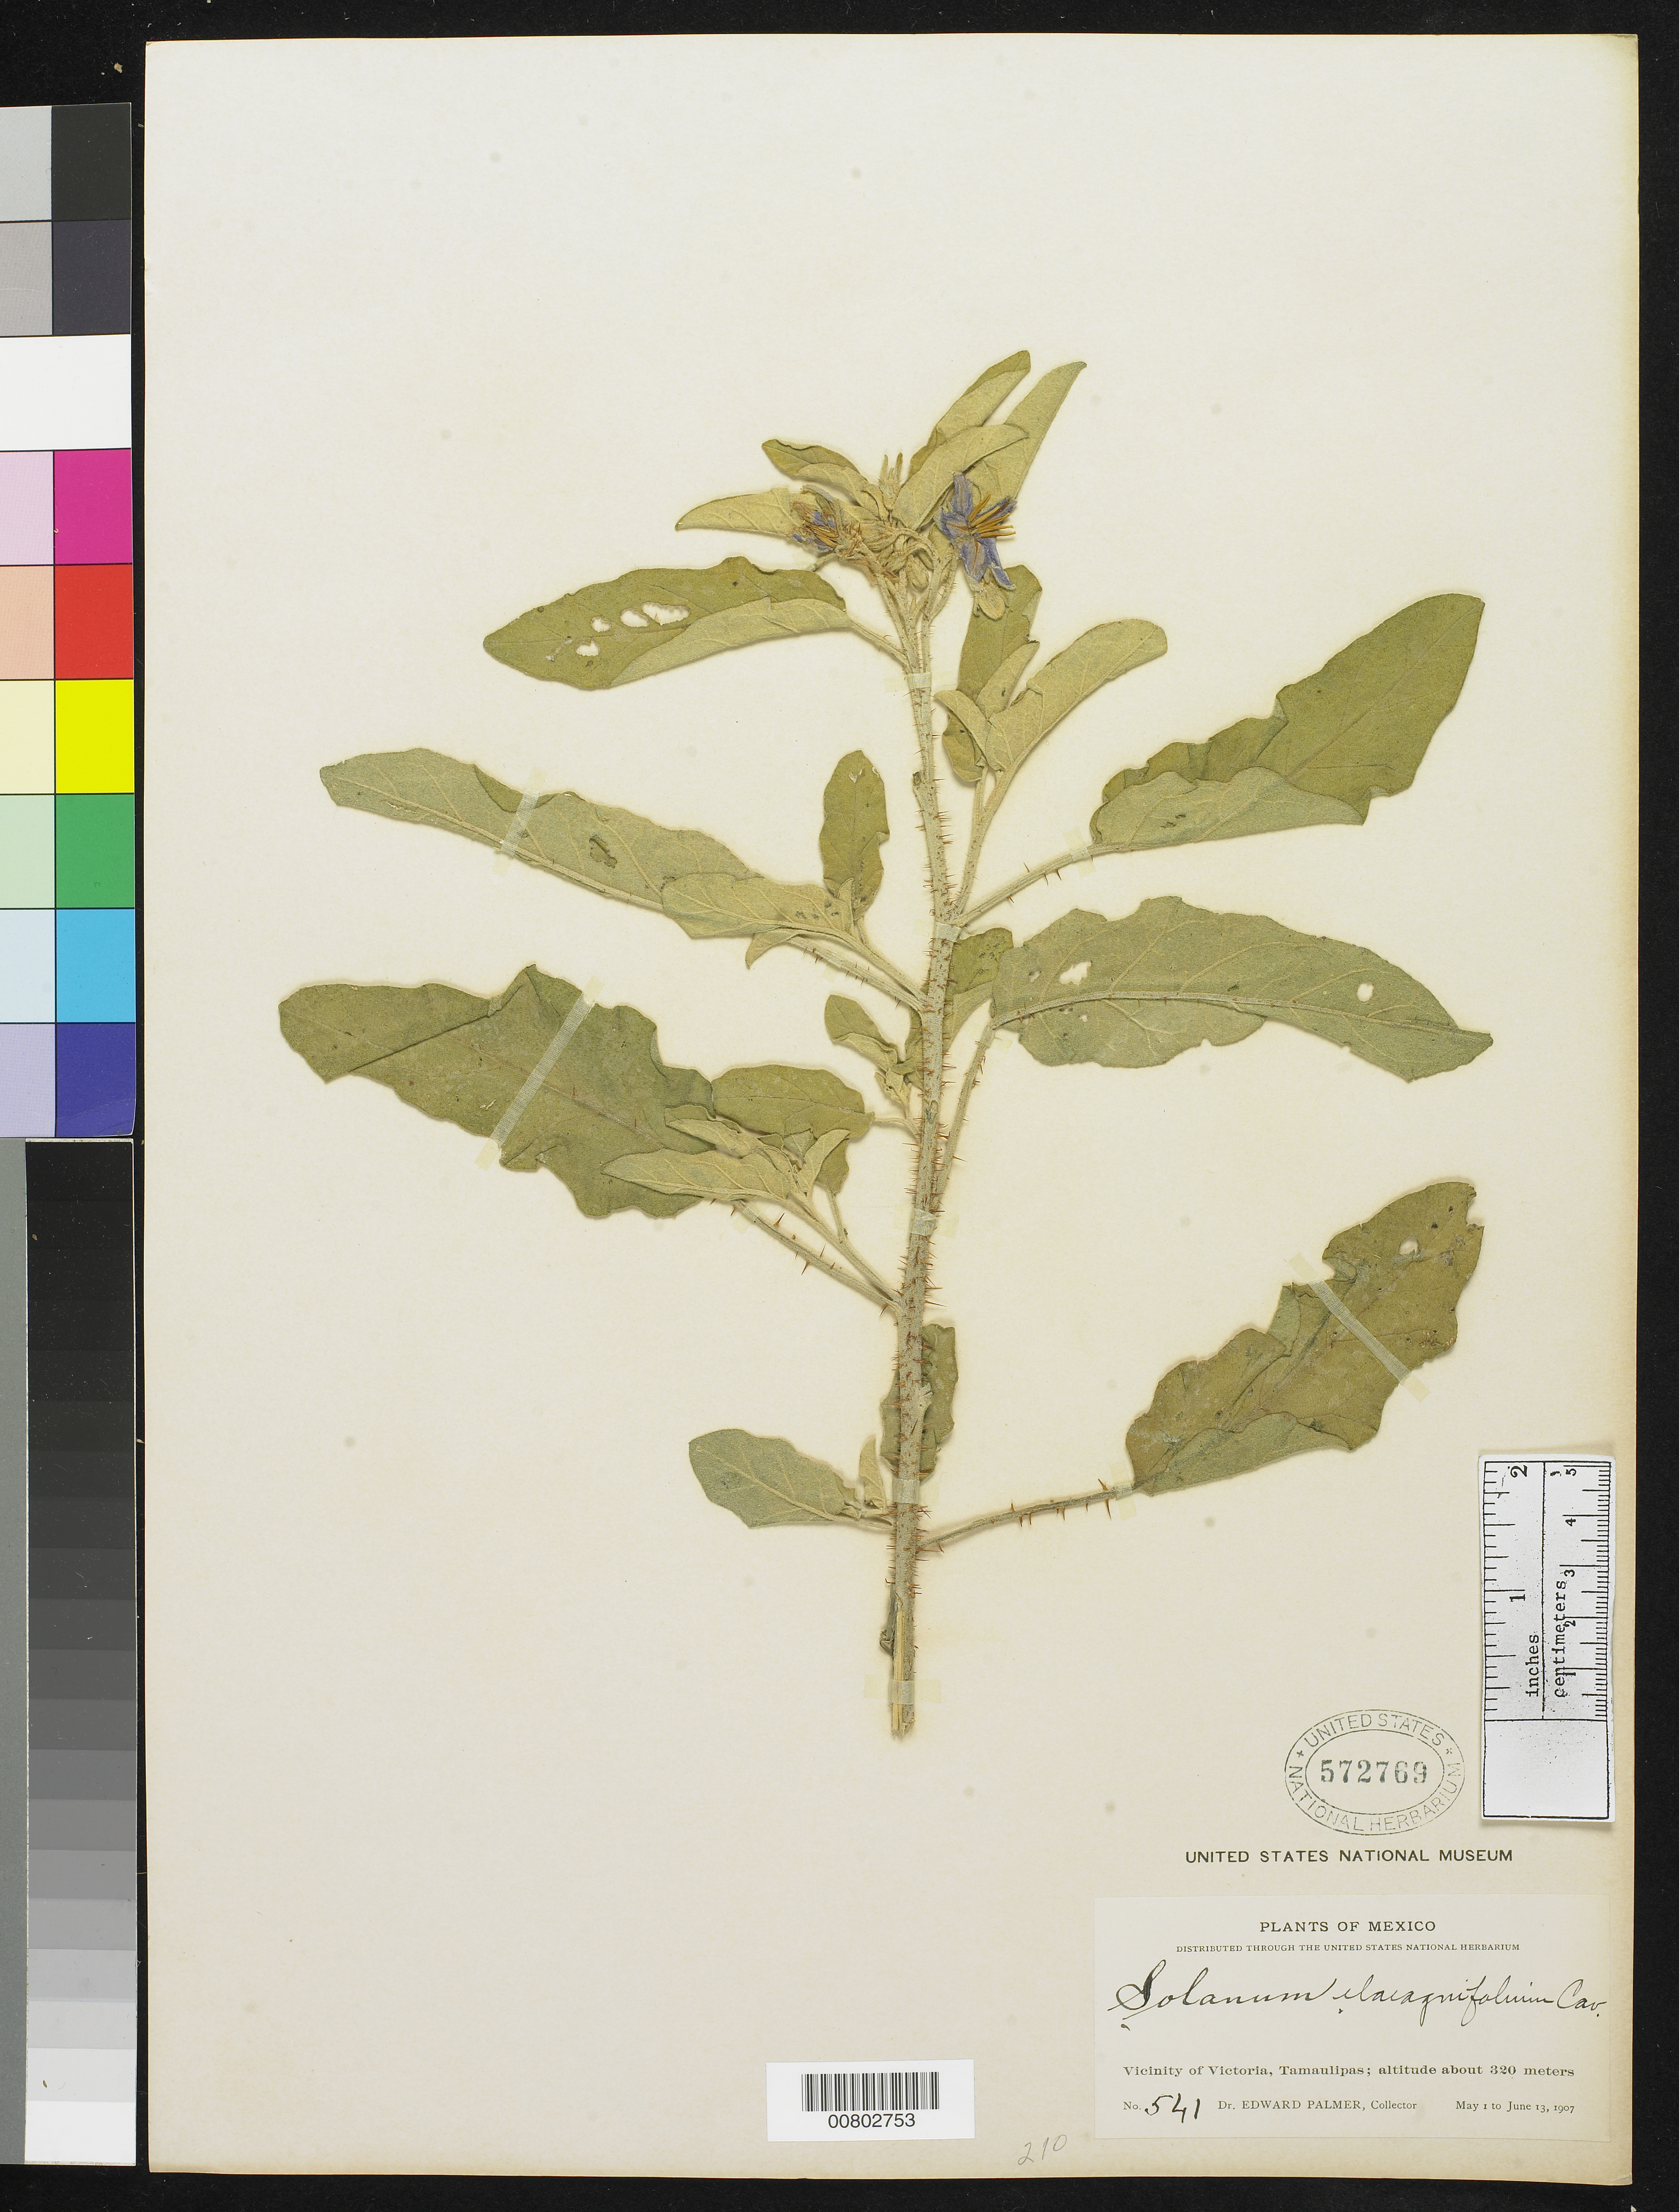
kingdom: Plantae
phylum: Tracheophyta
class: Magnoliopsida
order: Solanales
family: Solanaceae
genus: Solanum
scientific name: Solanum elaeagnifolium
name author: Cav.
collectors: E. Palmer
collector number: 541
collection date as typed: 01 May 1907 to 13 Jun 1907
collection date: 1907-05-01/1907-06-13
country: Mexico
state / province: Tamaulipas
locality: Vicinity of Victoria.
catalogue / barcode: US 572769